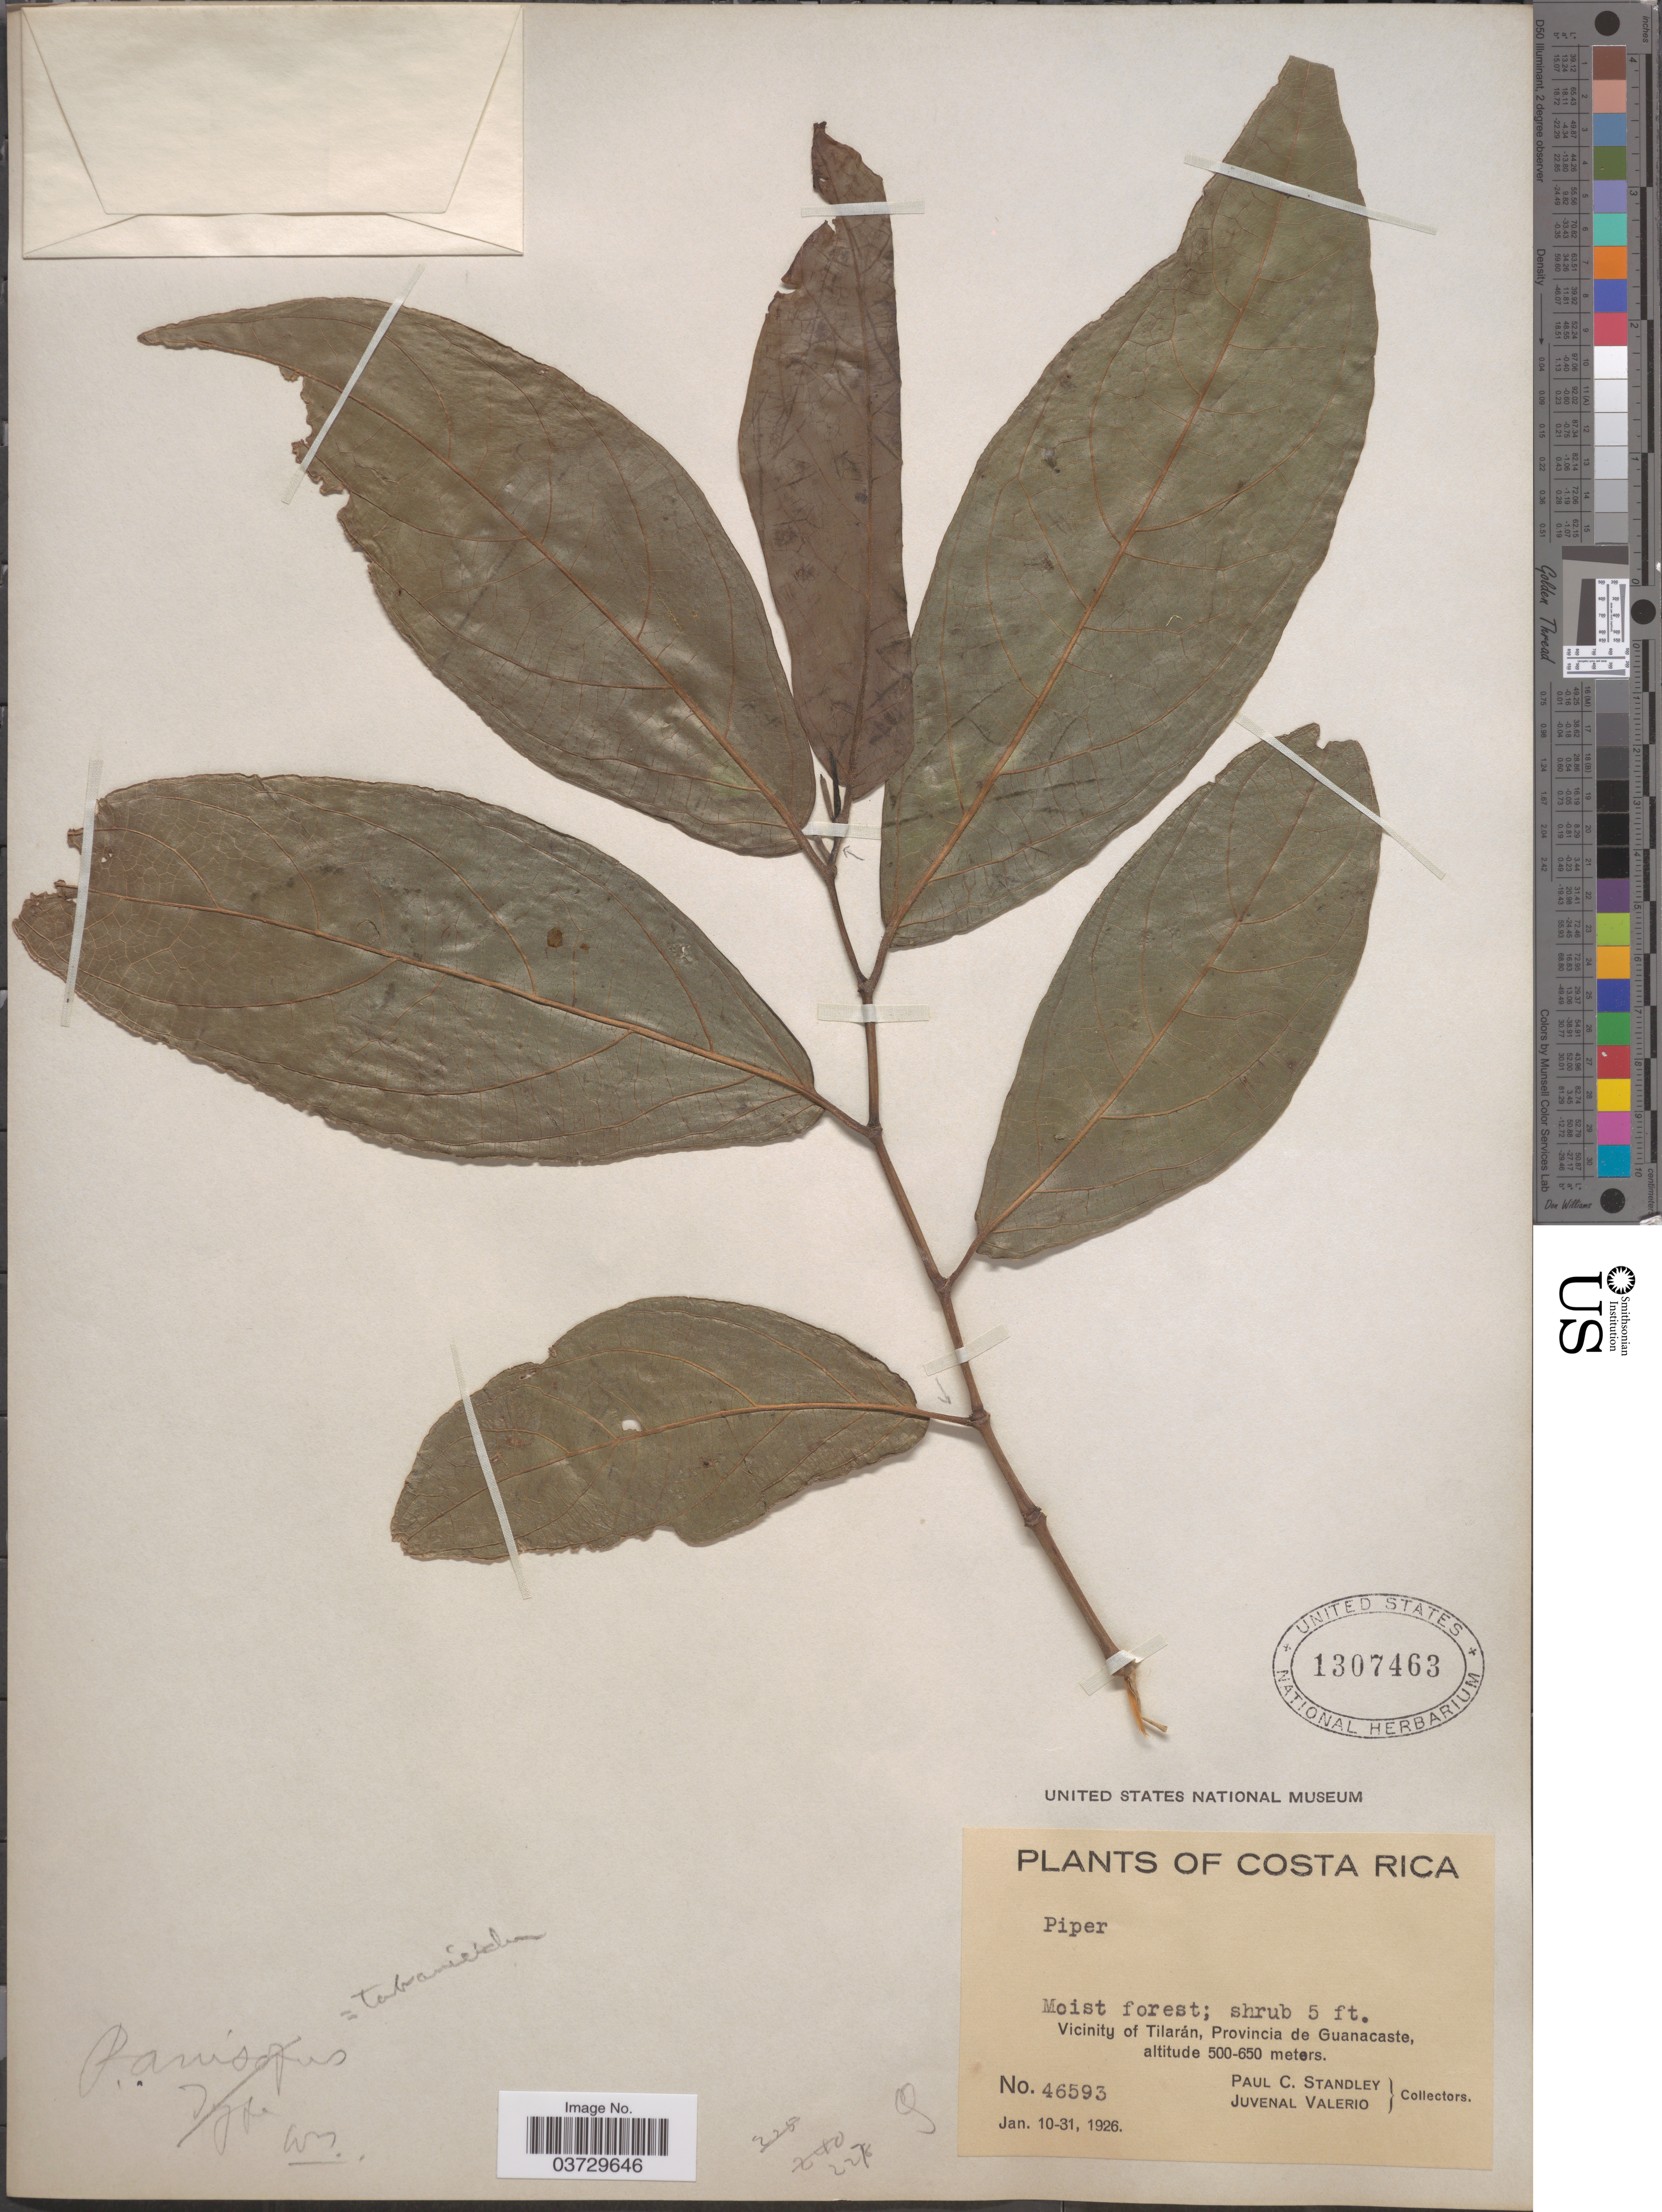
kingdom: Plantae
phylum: Tracheophyta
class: Magnoliopsida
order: Piperales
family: Piperaceae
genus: Piper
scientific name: Piper tabanicidum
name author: Trel.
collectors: P. C. Standley & J. Valerio R.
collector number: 46593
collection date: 1926-01-10/1926-01-31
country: Costa Rica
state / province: Guanacaste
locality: Vicinity of Tilarán.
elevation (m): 500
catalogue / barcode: US 1307463